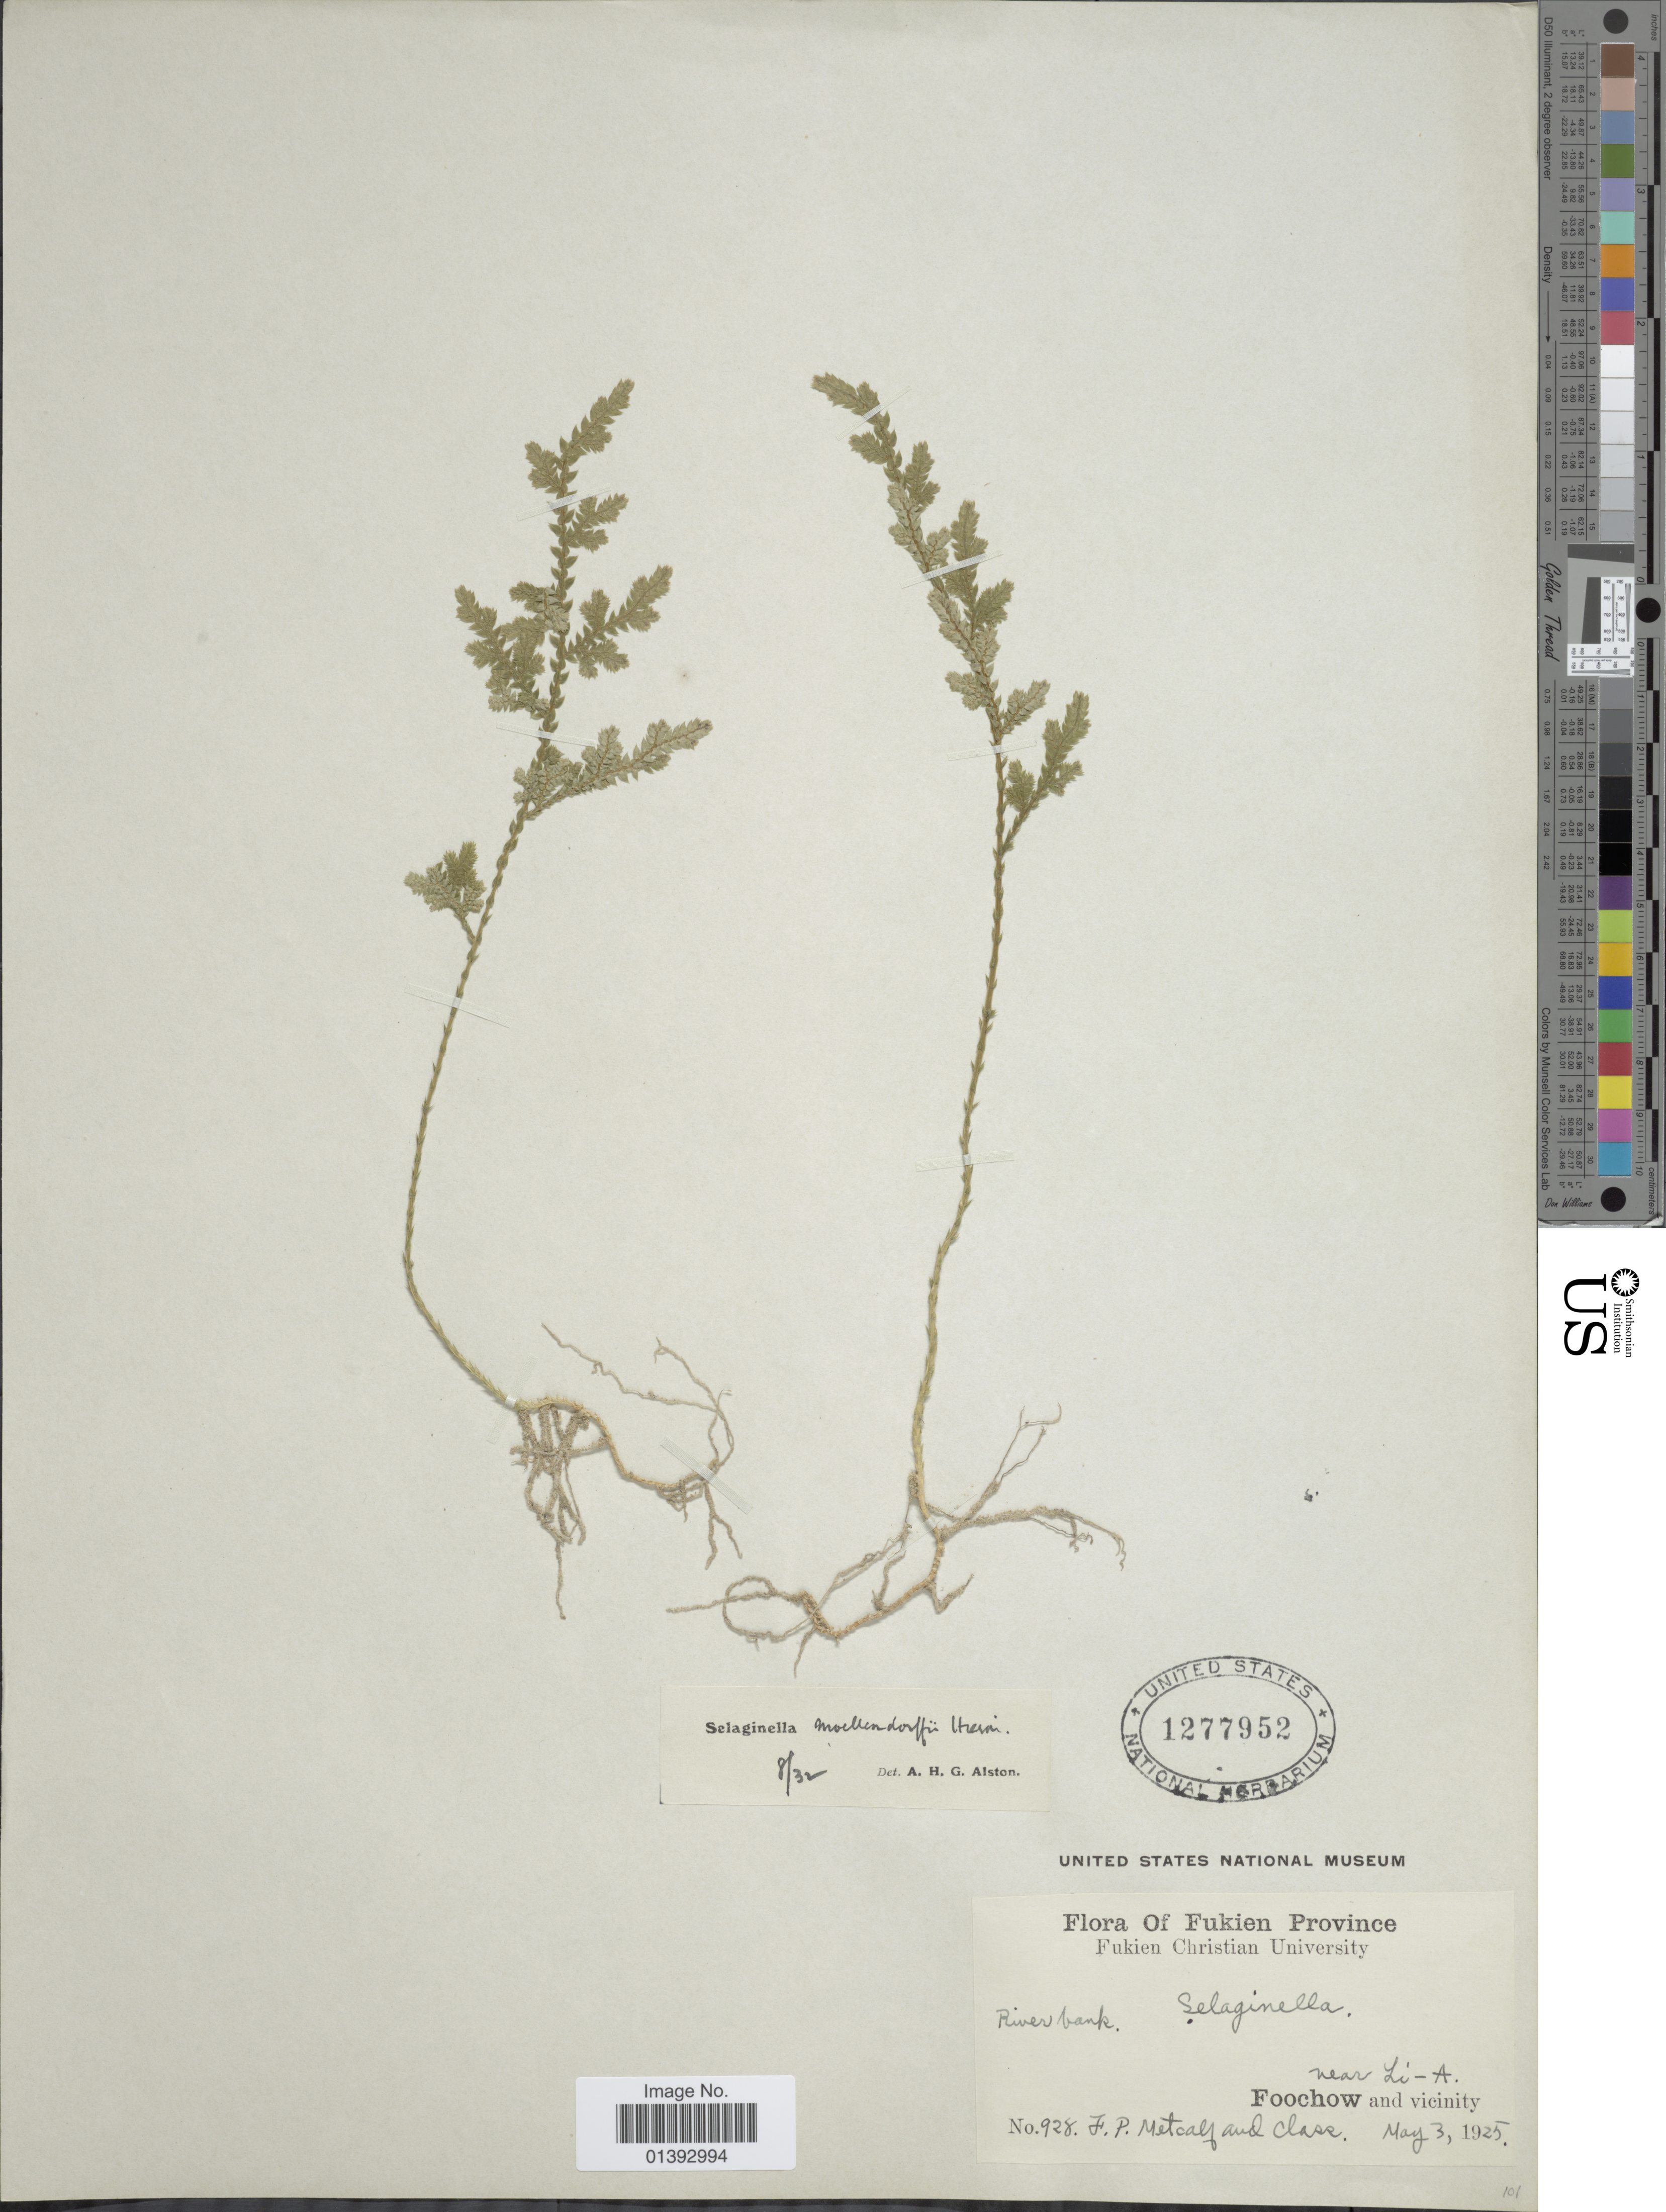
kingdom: Plantae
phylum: Tracheophyta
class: Lycopodiopsida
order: Selaginellales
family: Selaginellaceae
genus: Selaginella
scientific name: Selaginella moellendorffii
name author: Hieron.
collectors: F. Metcalf & Class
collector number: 928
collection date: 1925-05-03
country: China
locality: Fukien Province,Near Li-A, Foochow and vicinity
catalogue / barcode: US 1277952